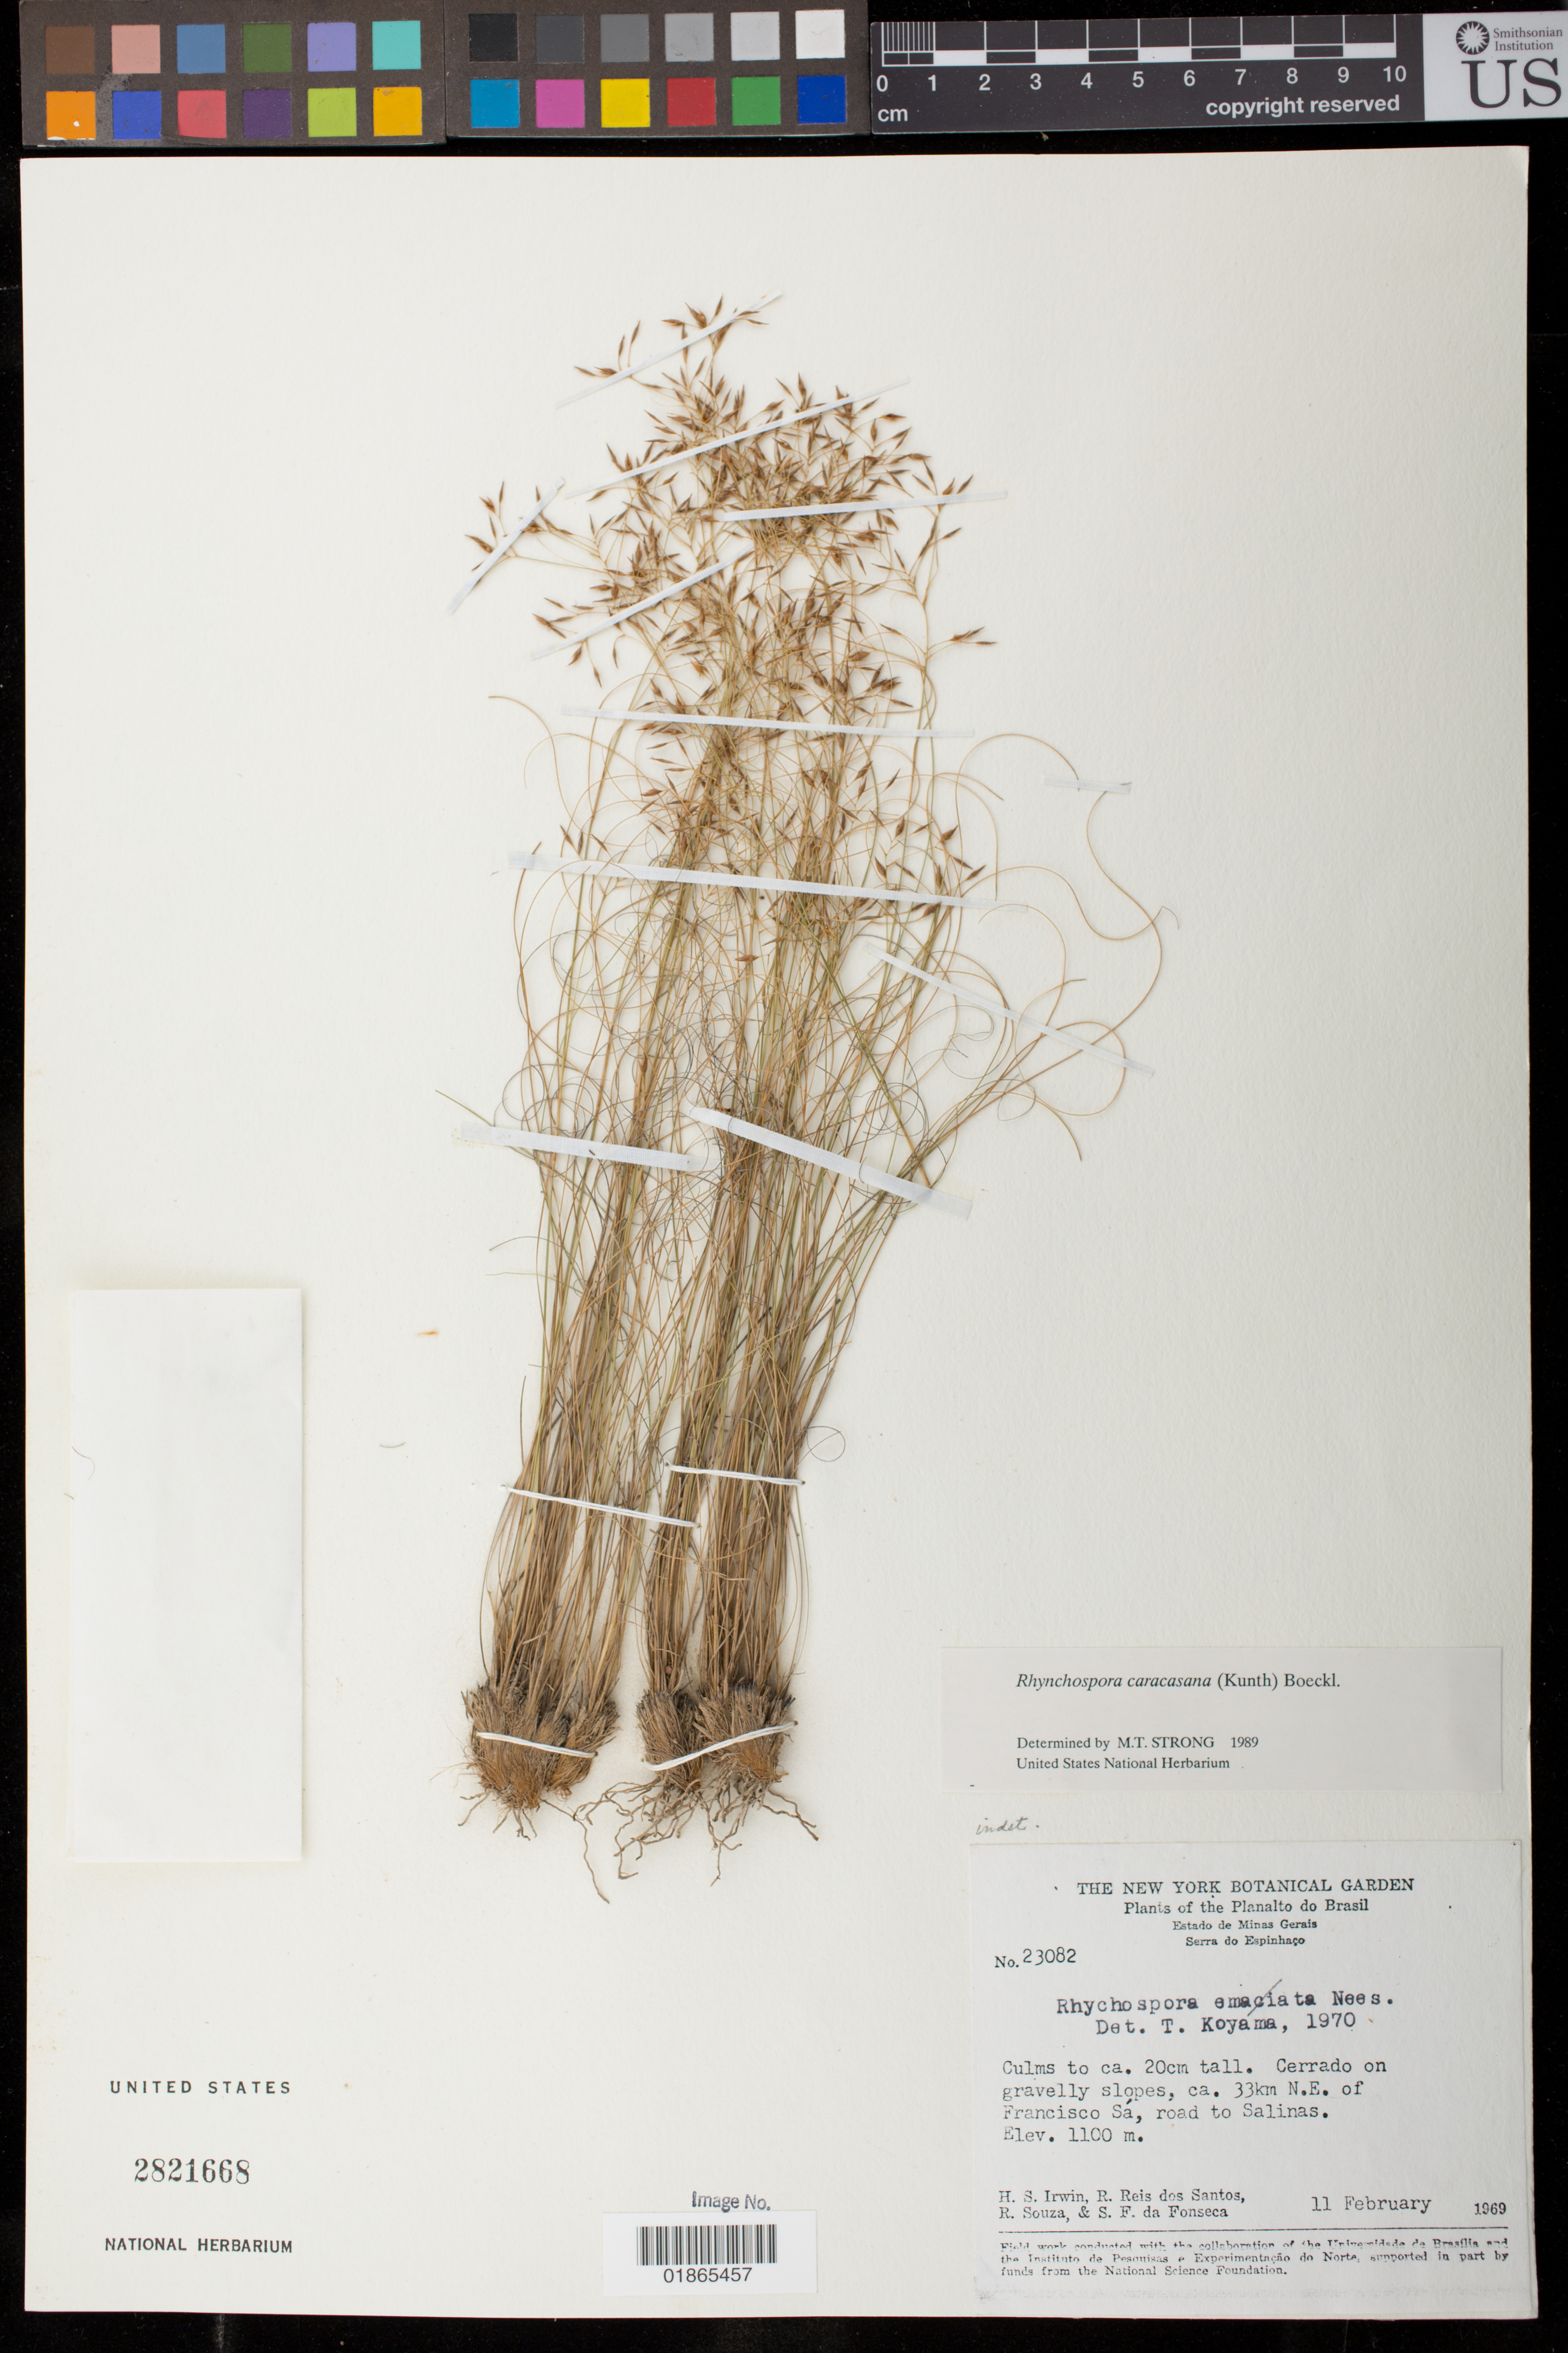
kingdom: Plantae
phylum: Tracheophyta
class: Liliopsida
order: Poales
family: Cyperaceae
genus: Rhynchospora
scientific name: Rhynchospora caracasana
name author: (Kunth) Boeckeler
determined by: Strong, M. T., (US), Smithsonian Institution - National Museum of Natural History (UNITED STATES)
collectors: H. Irwin, R. Reis dos Santos, R. Souza & S. F. Fonsêca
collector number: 23082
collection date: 1969-02-11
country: Brazil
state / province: Minas Gerais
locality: Planalto do Brasil, Serra Espinhaco, ca. 33km N.E. of Francisco Sa. road to Salinas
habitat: Cerrado on gravelly slopes.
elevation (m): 1100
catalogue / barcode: US 2821668